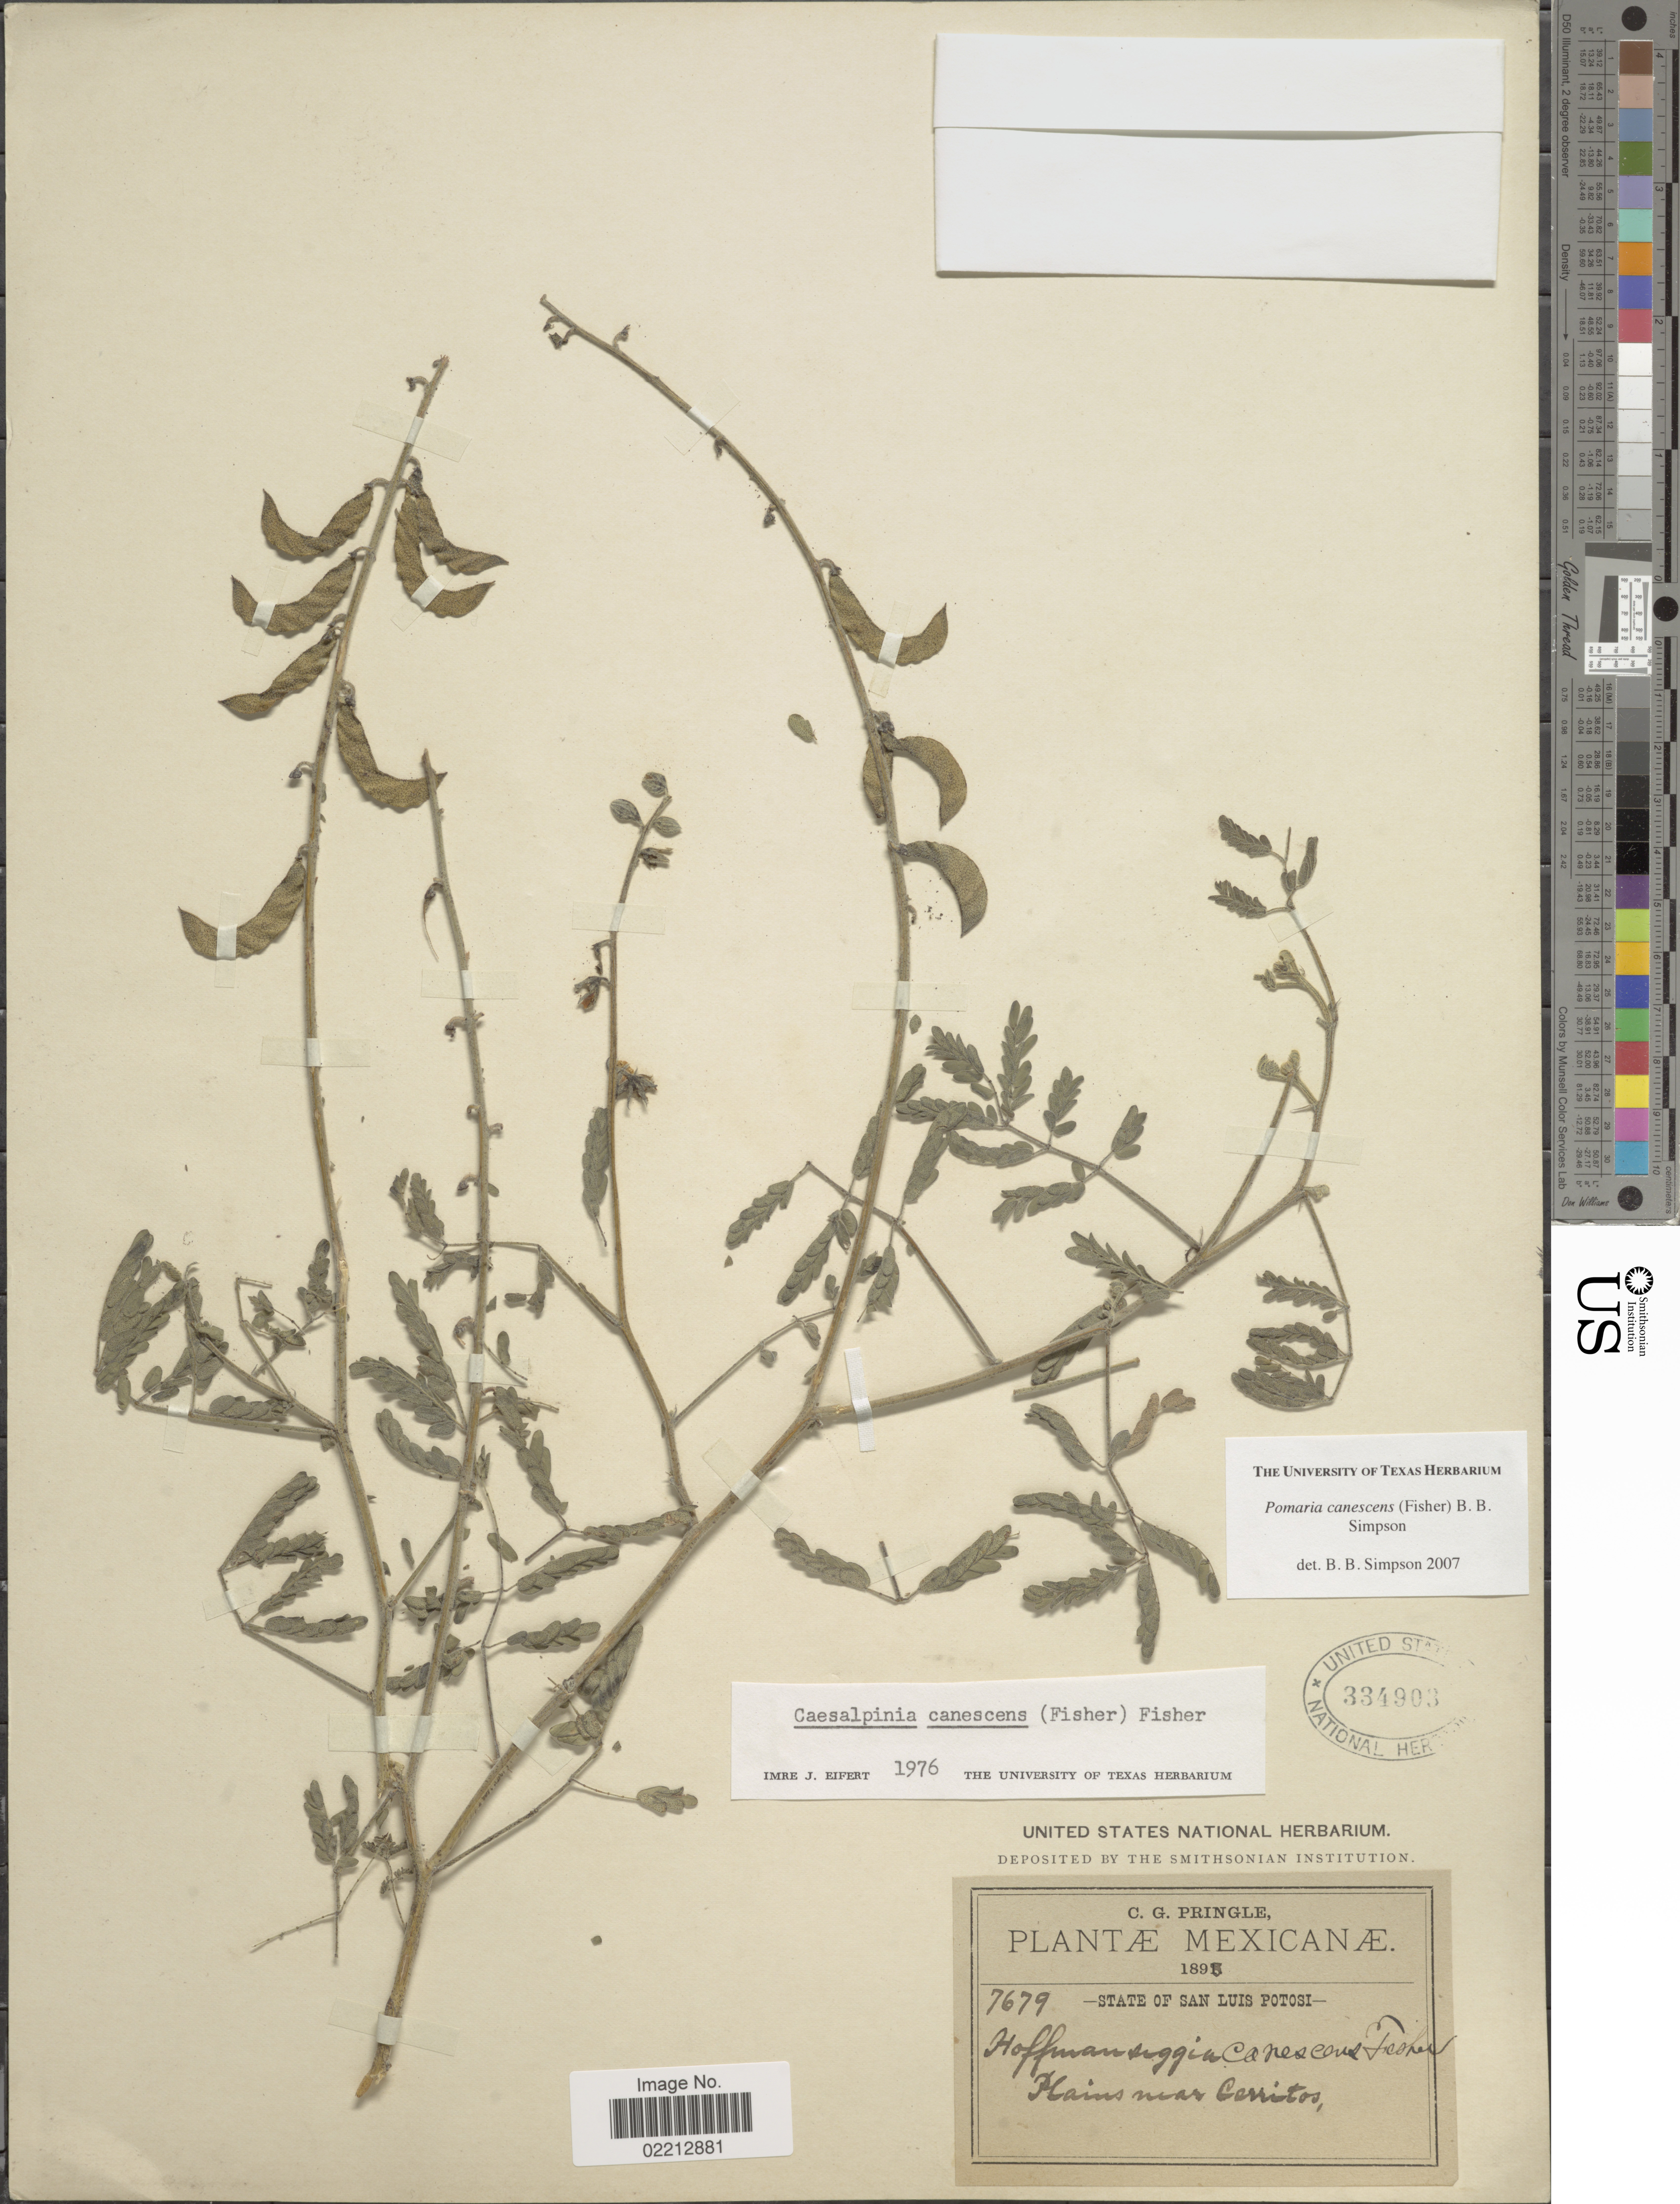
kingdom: Plantae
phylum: Tracheophyta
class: Magnoliopsida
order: Fabales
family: Fabaceae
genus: Pomaria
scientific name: Pomaria canescens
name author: (Fisher) B.B. Simpson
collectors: C. G. Pringle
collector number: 7679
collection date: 1895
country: Mexico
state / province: San Luis Potosí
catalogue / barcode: US 334903